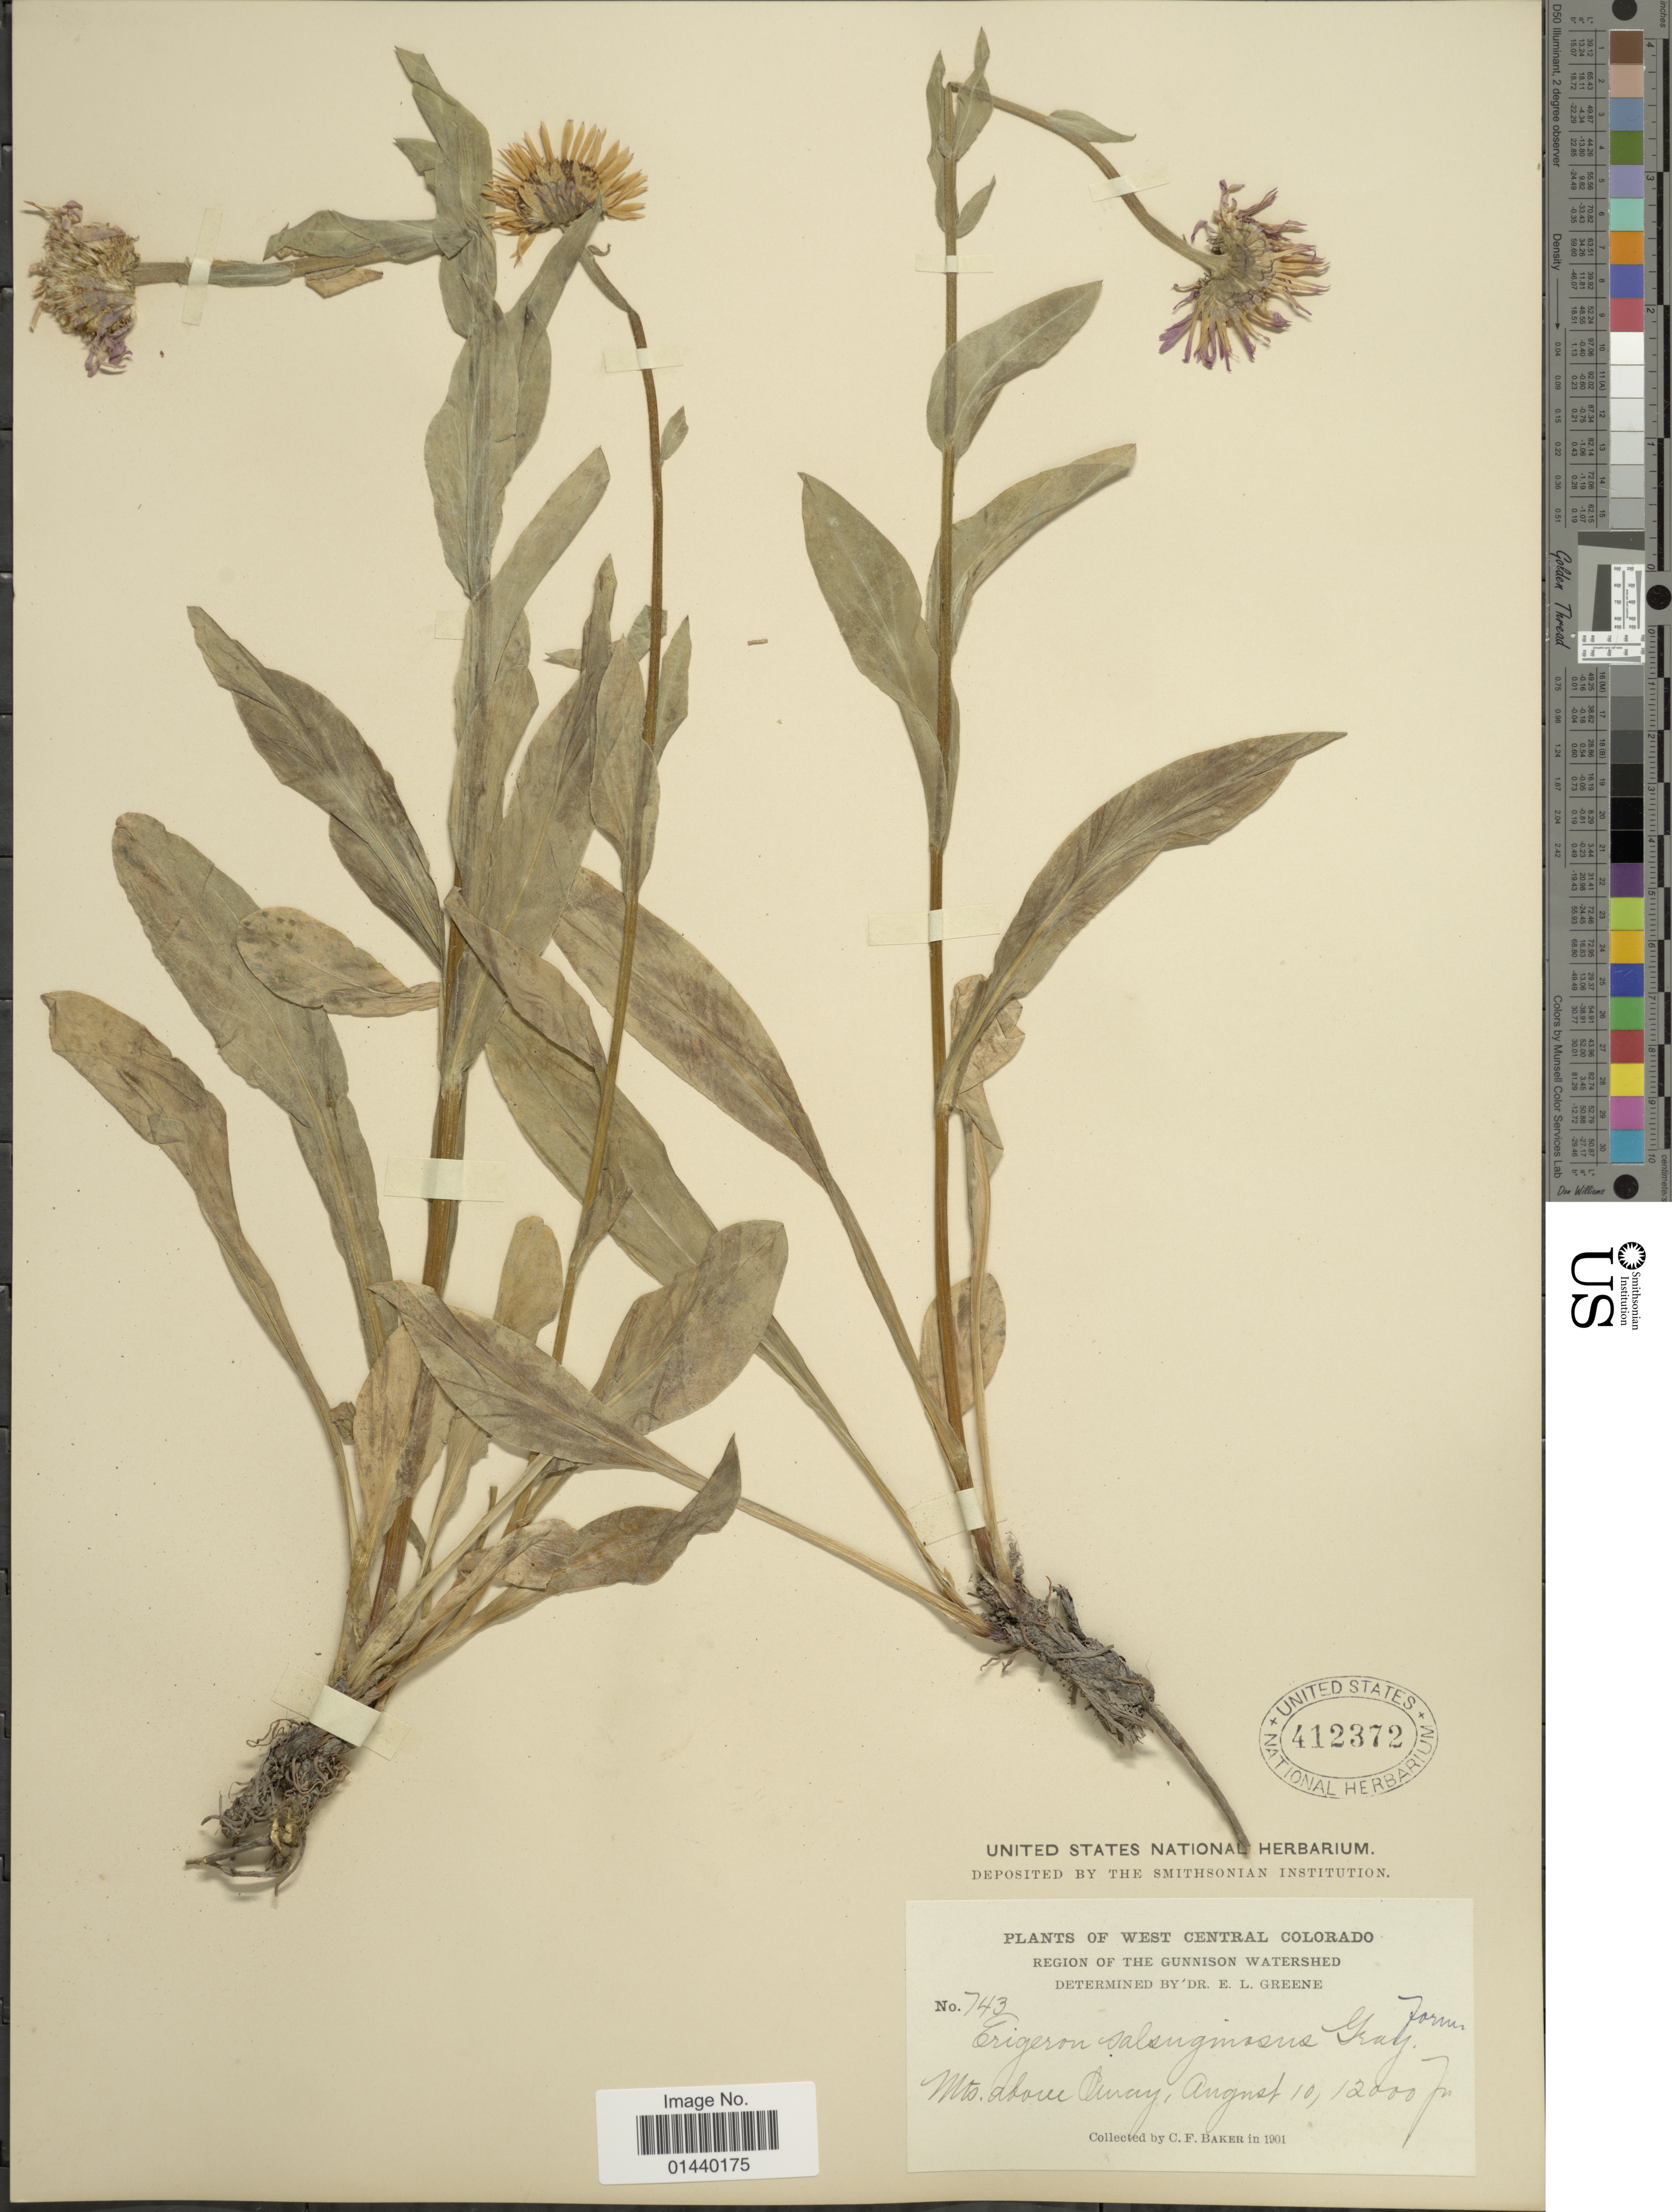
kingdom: Plantae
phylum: Tracheophyta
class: Magnoliopsida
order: Asterales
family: Asteraceae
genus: Erigeron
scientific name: Erigeron salsuginosus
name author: (Richardson ex R. Br.) A. Gray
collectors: C. F. Baker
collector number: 743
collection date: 1901-08-10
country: United States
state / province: Colorado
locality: West Central Colorado. Region of the Gunnison Watershed. Mts. above Ouray.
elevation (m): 3658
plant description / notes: Corrected "Mts. above Puray" to "Mts. above Ouray."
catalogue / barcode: US 412372